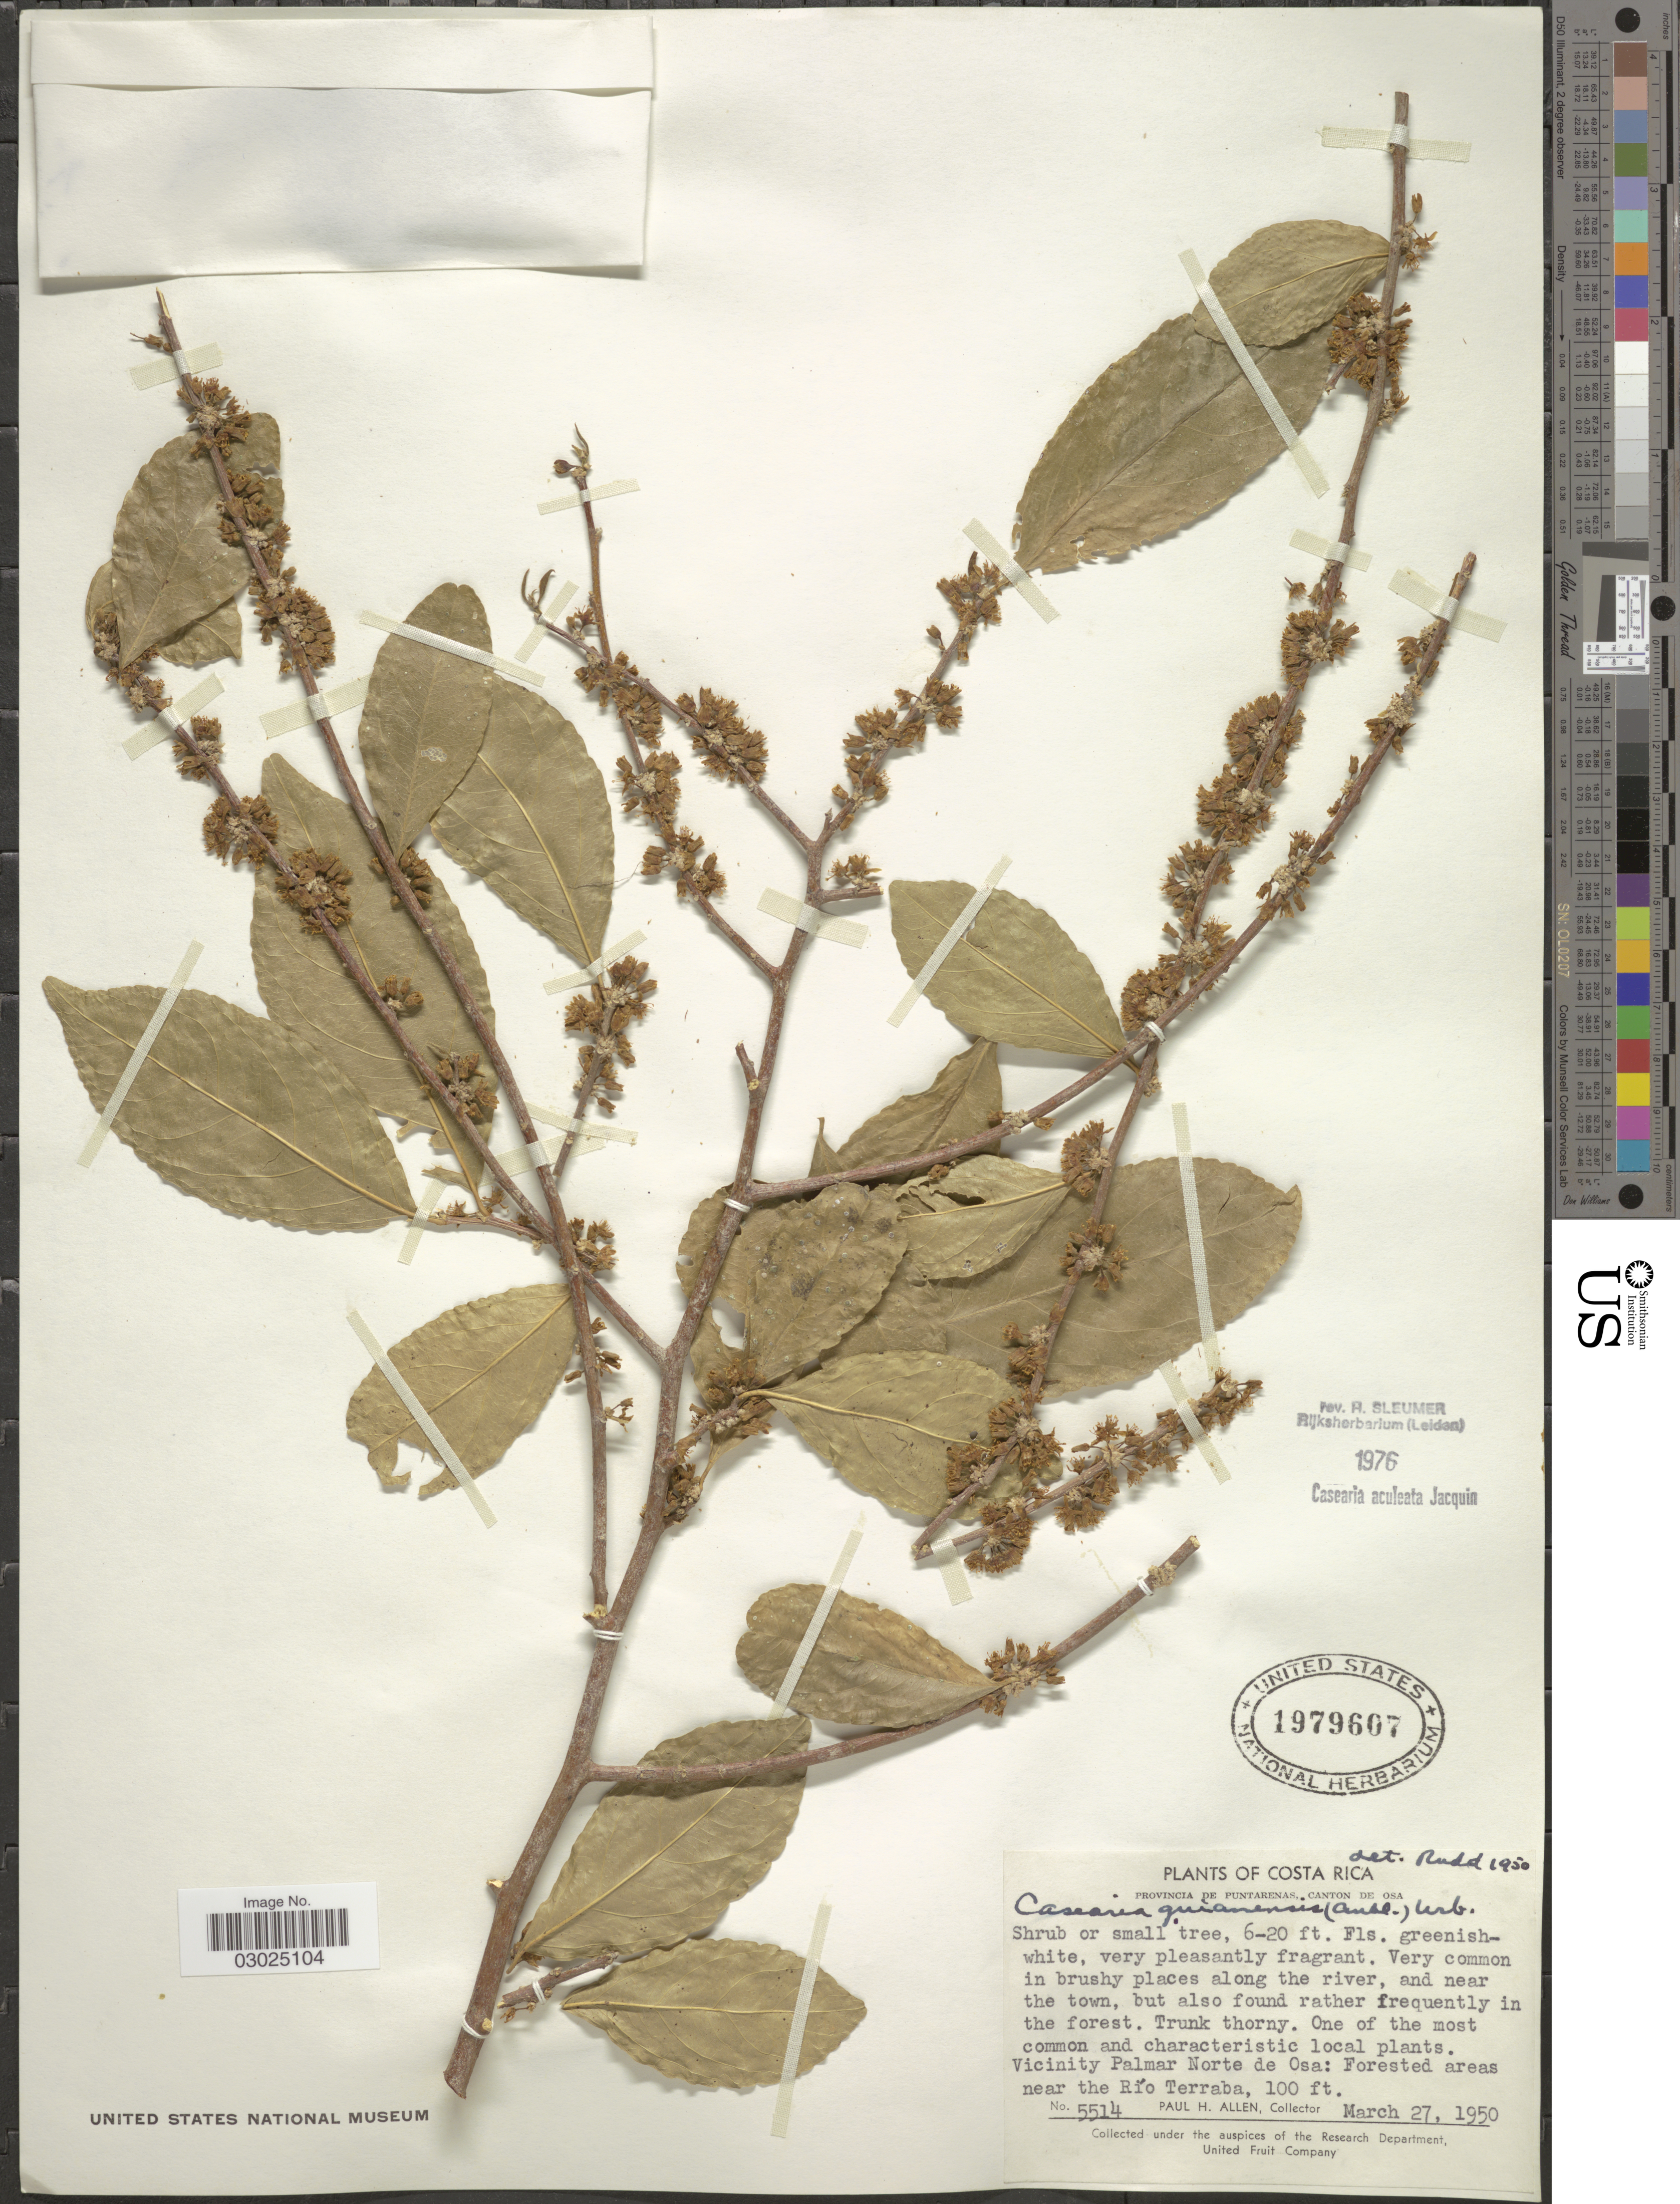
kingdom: Plantae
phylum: Tracheophyta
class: Magnoliopsida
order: Malpighiales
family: Salicaceae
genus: Casearia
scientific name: Casearia aculeata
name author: Jacq.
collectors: P. H. Allen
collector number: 5514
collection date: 1950-03-27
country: Costa Rica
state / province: Puntarenas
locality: Canton de Oso. Vicinity Palmar Norte de Osa: Forested areas near the Río Terraba.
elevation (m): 30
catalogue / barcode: US 1979607